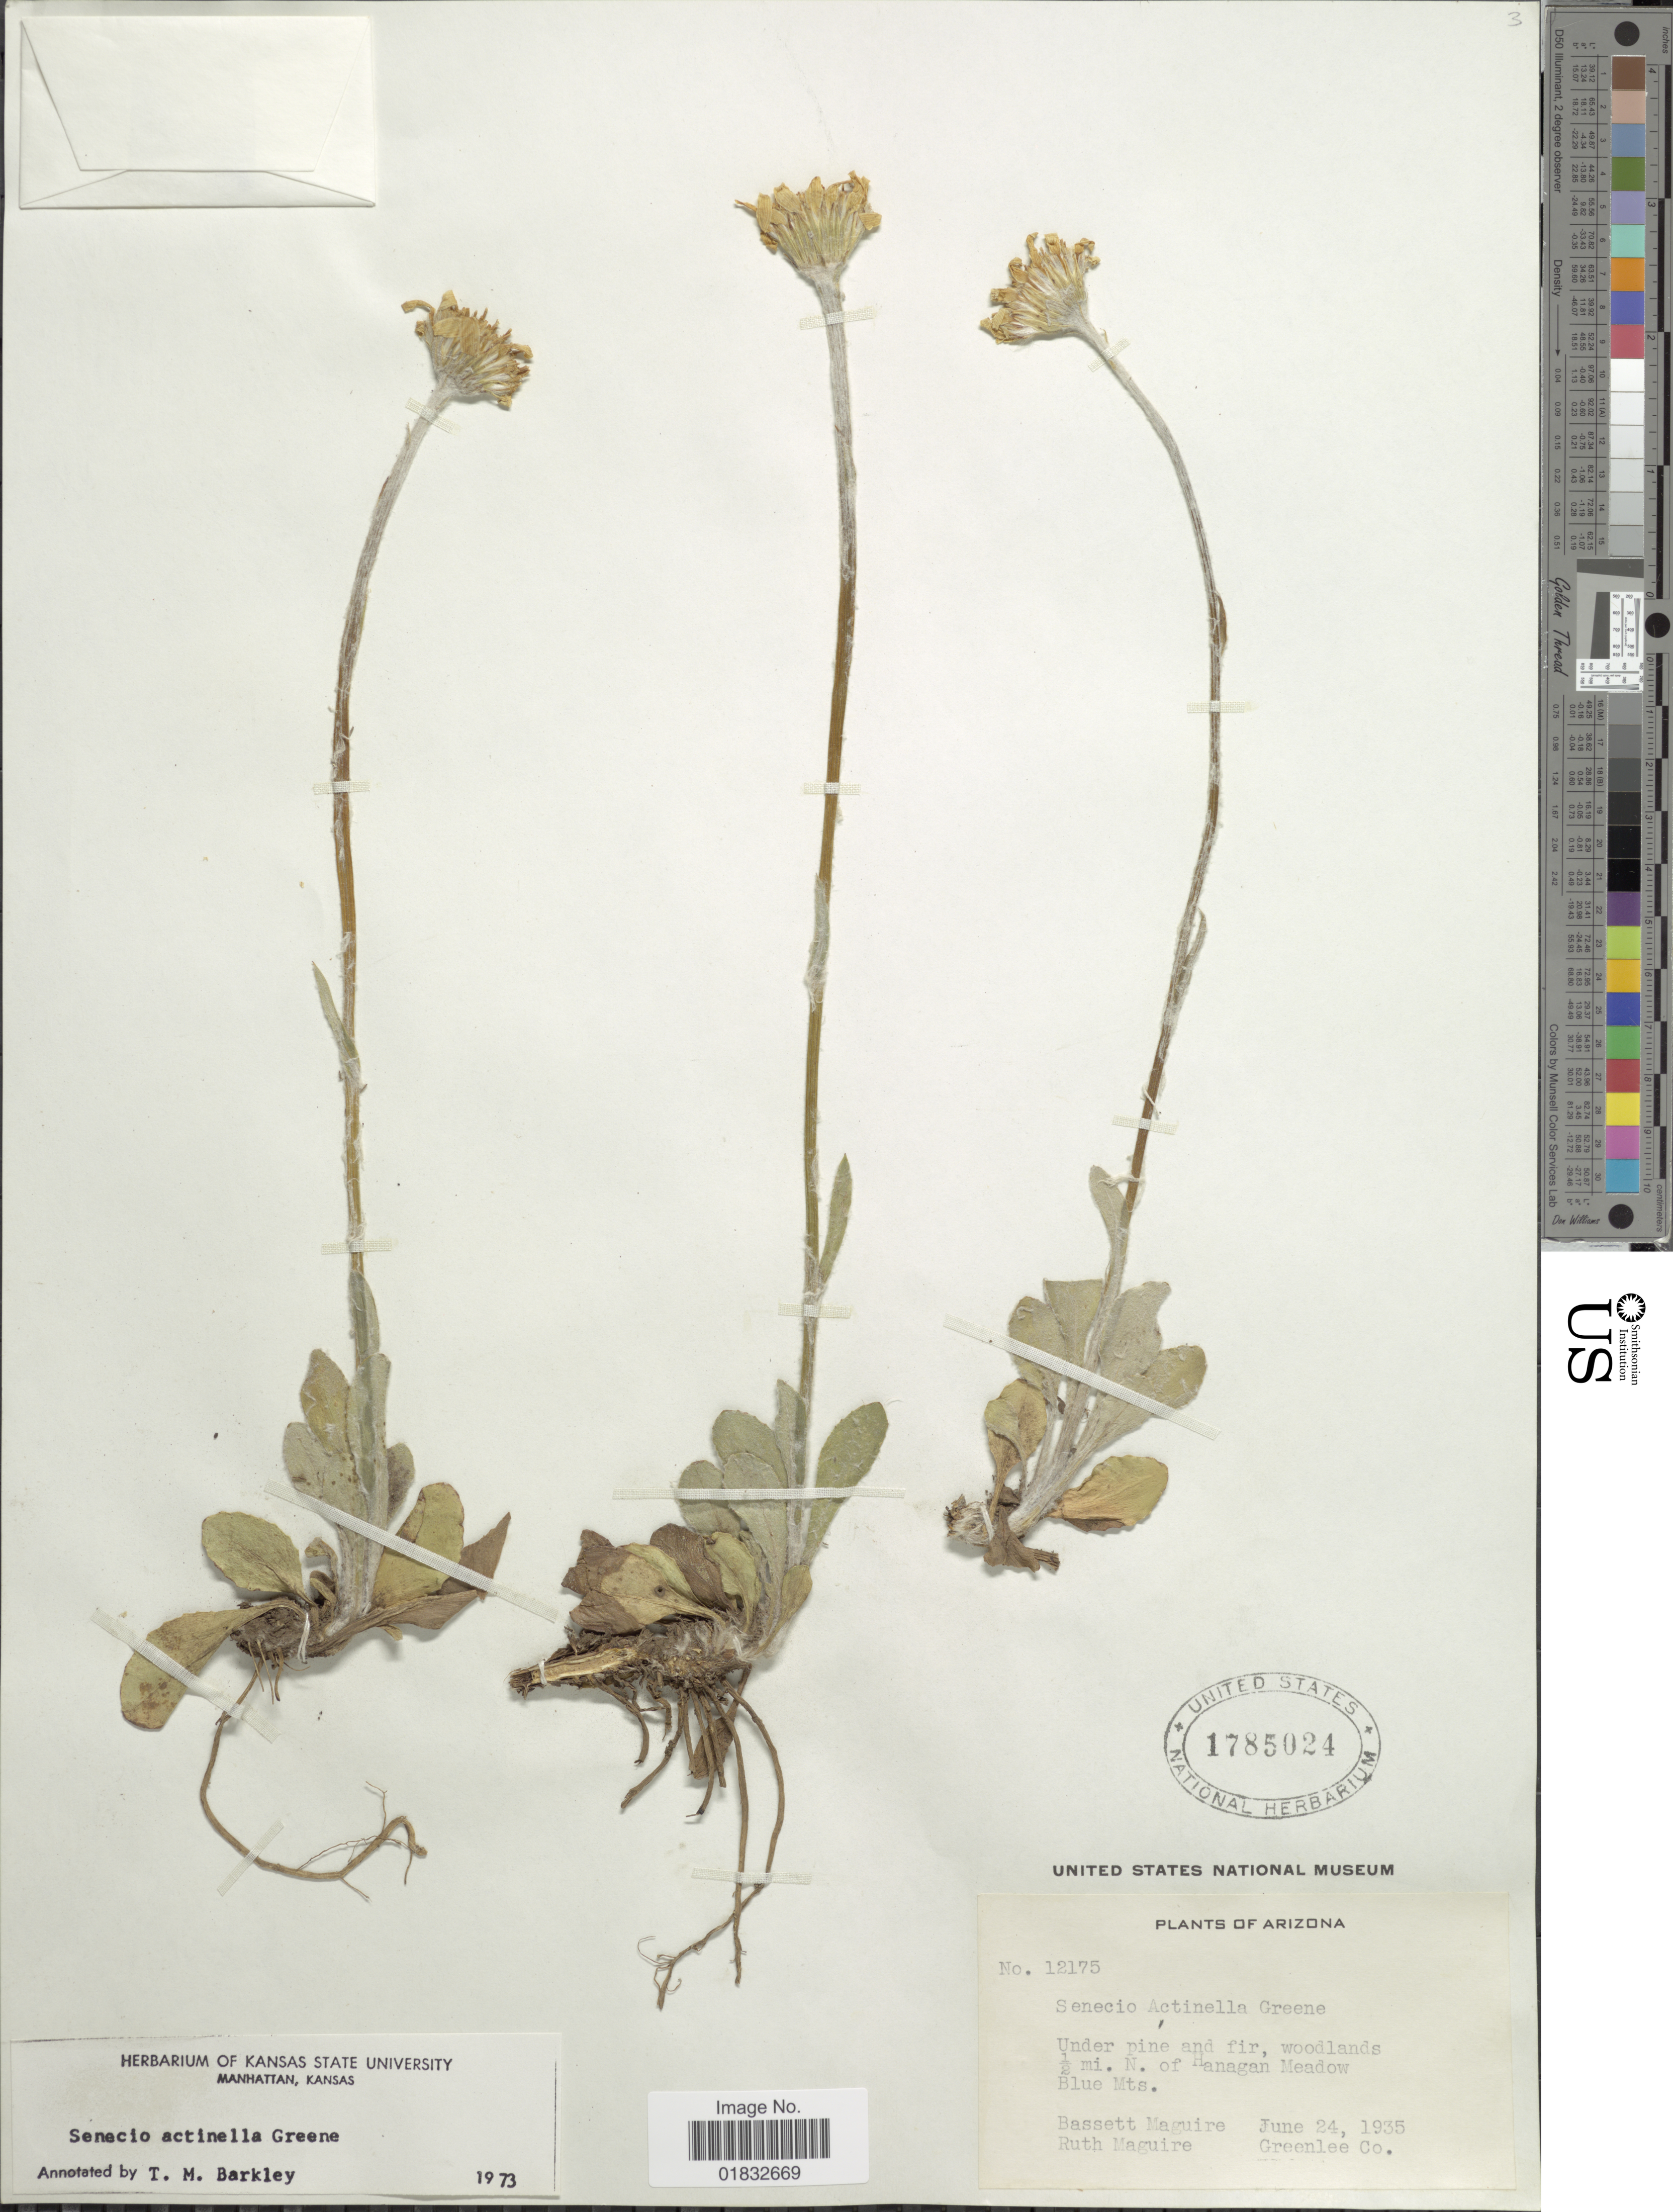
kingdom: Plantae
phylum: Tracheophyta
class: Magnoliopsida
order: Asterales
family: Asteraceae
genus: Senecio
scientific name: Senecio actinella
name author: Greene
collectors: B. Maguire & R. R. Maguire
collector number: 12175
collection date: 1935-06-24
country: United States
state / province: Arizona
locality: Under pine and fir, woodlands ½ mi. N. of Hanagan Meadow Blue Mts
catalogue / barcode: US 1785024